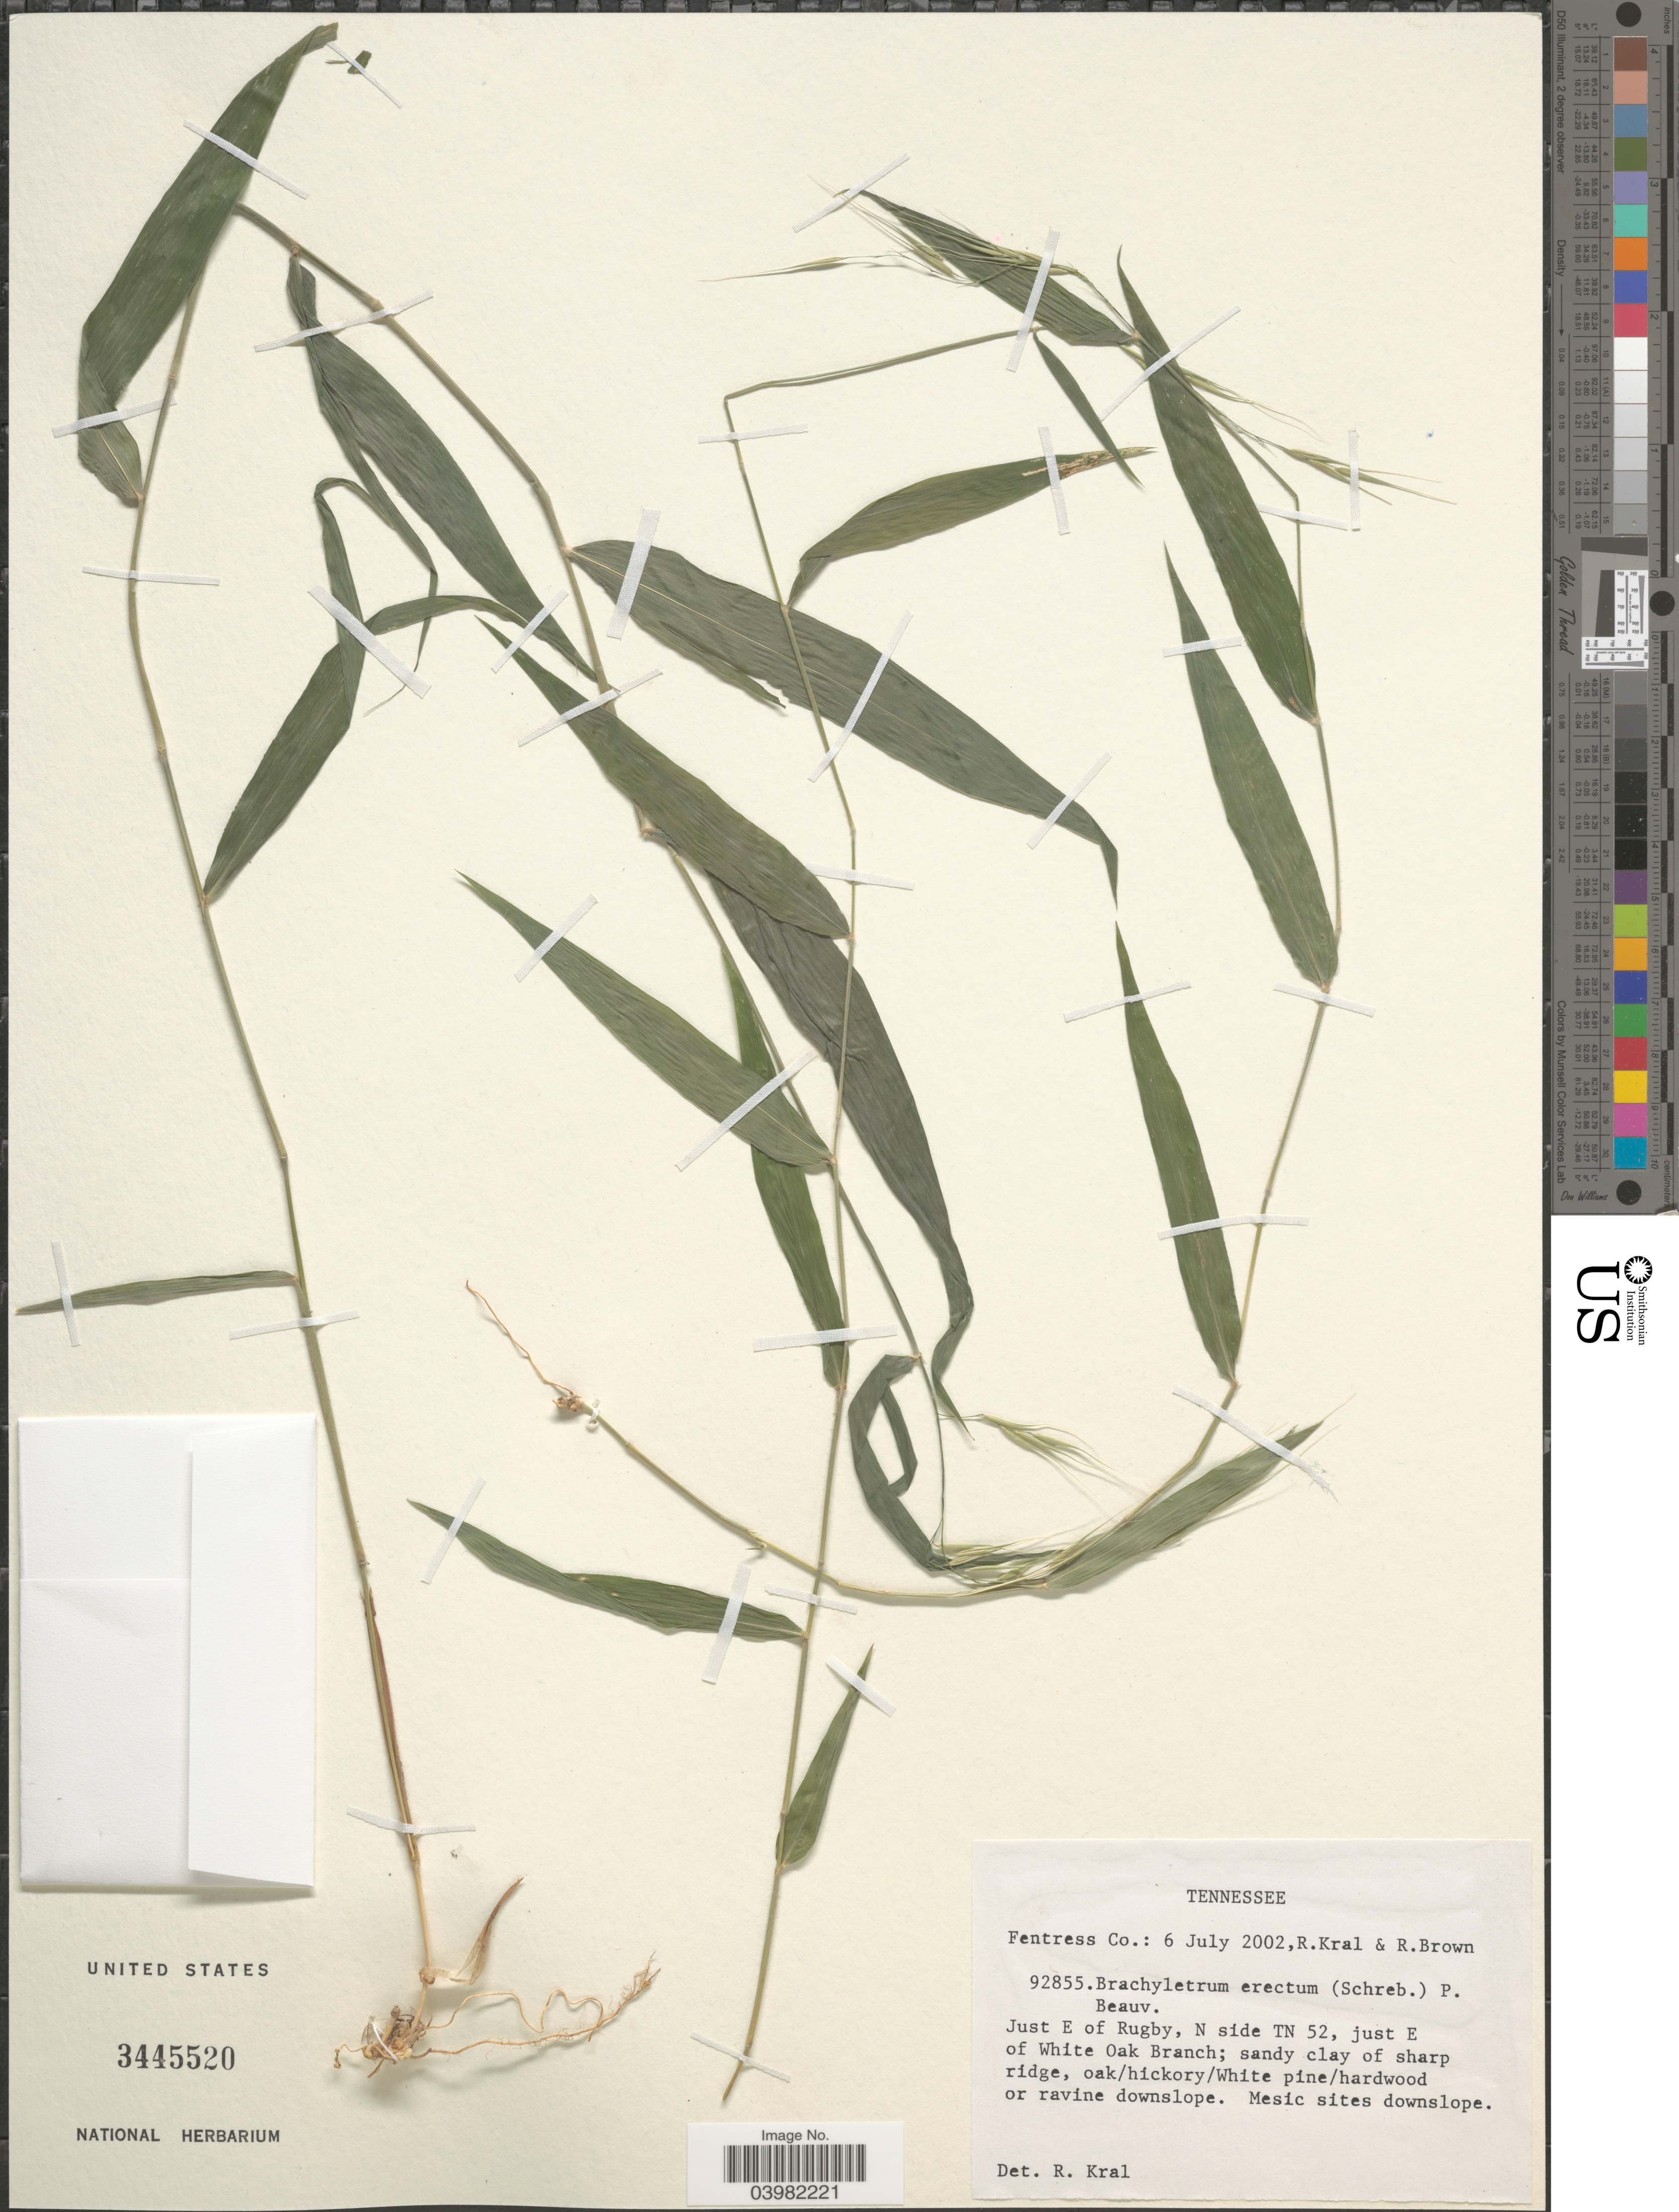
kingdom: Plantae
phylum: Tracheophyta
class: Liliopsida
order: Poales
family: Poaceae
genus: Brachyelytrum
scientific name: Brachyelytrum erectum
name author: (Schreb.) P. Beauv.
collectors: R. Kral & R. Brown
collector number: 92855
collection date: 2002-07-06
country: United States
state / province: Tennessee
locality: Fentress Co. Just E of Rugby, N side TN 52, just E of White Oak Branch.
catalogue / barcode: US 3445520